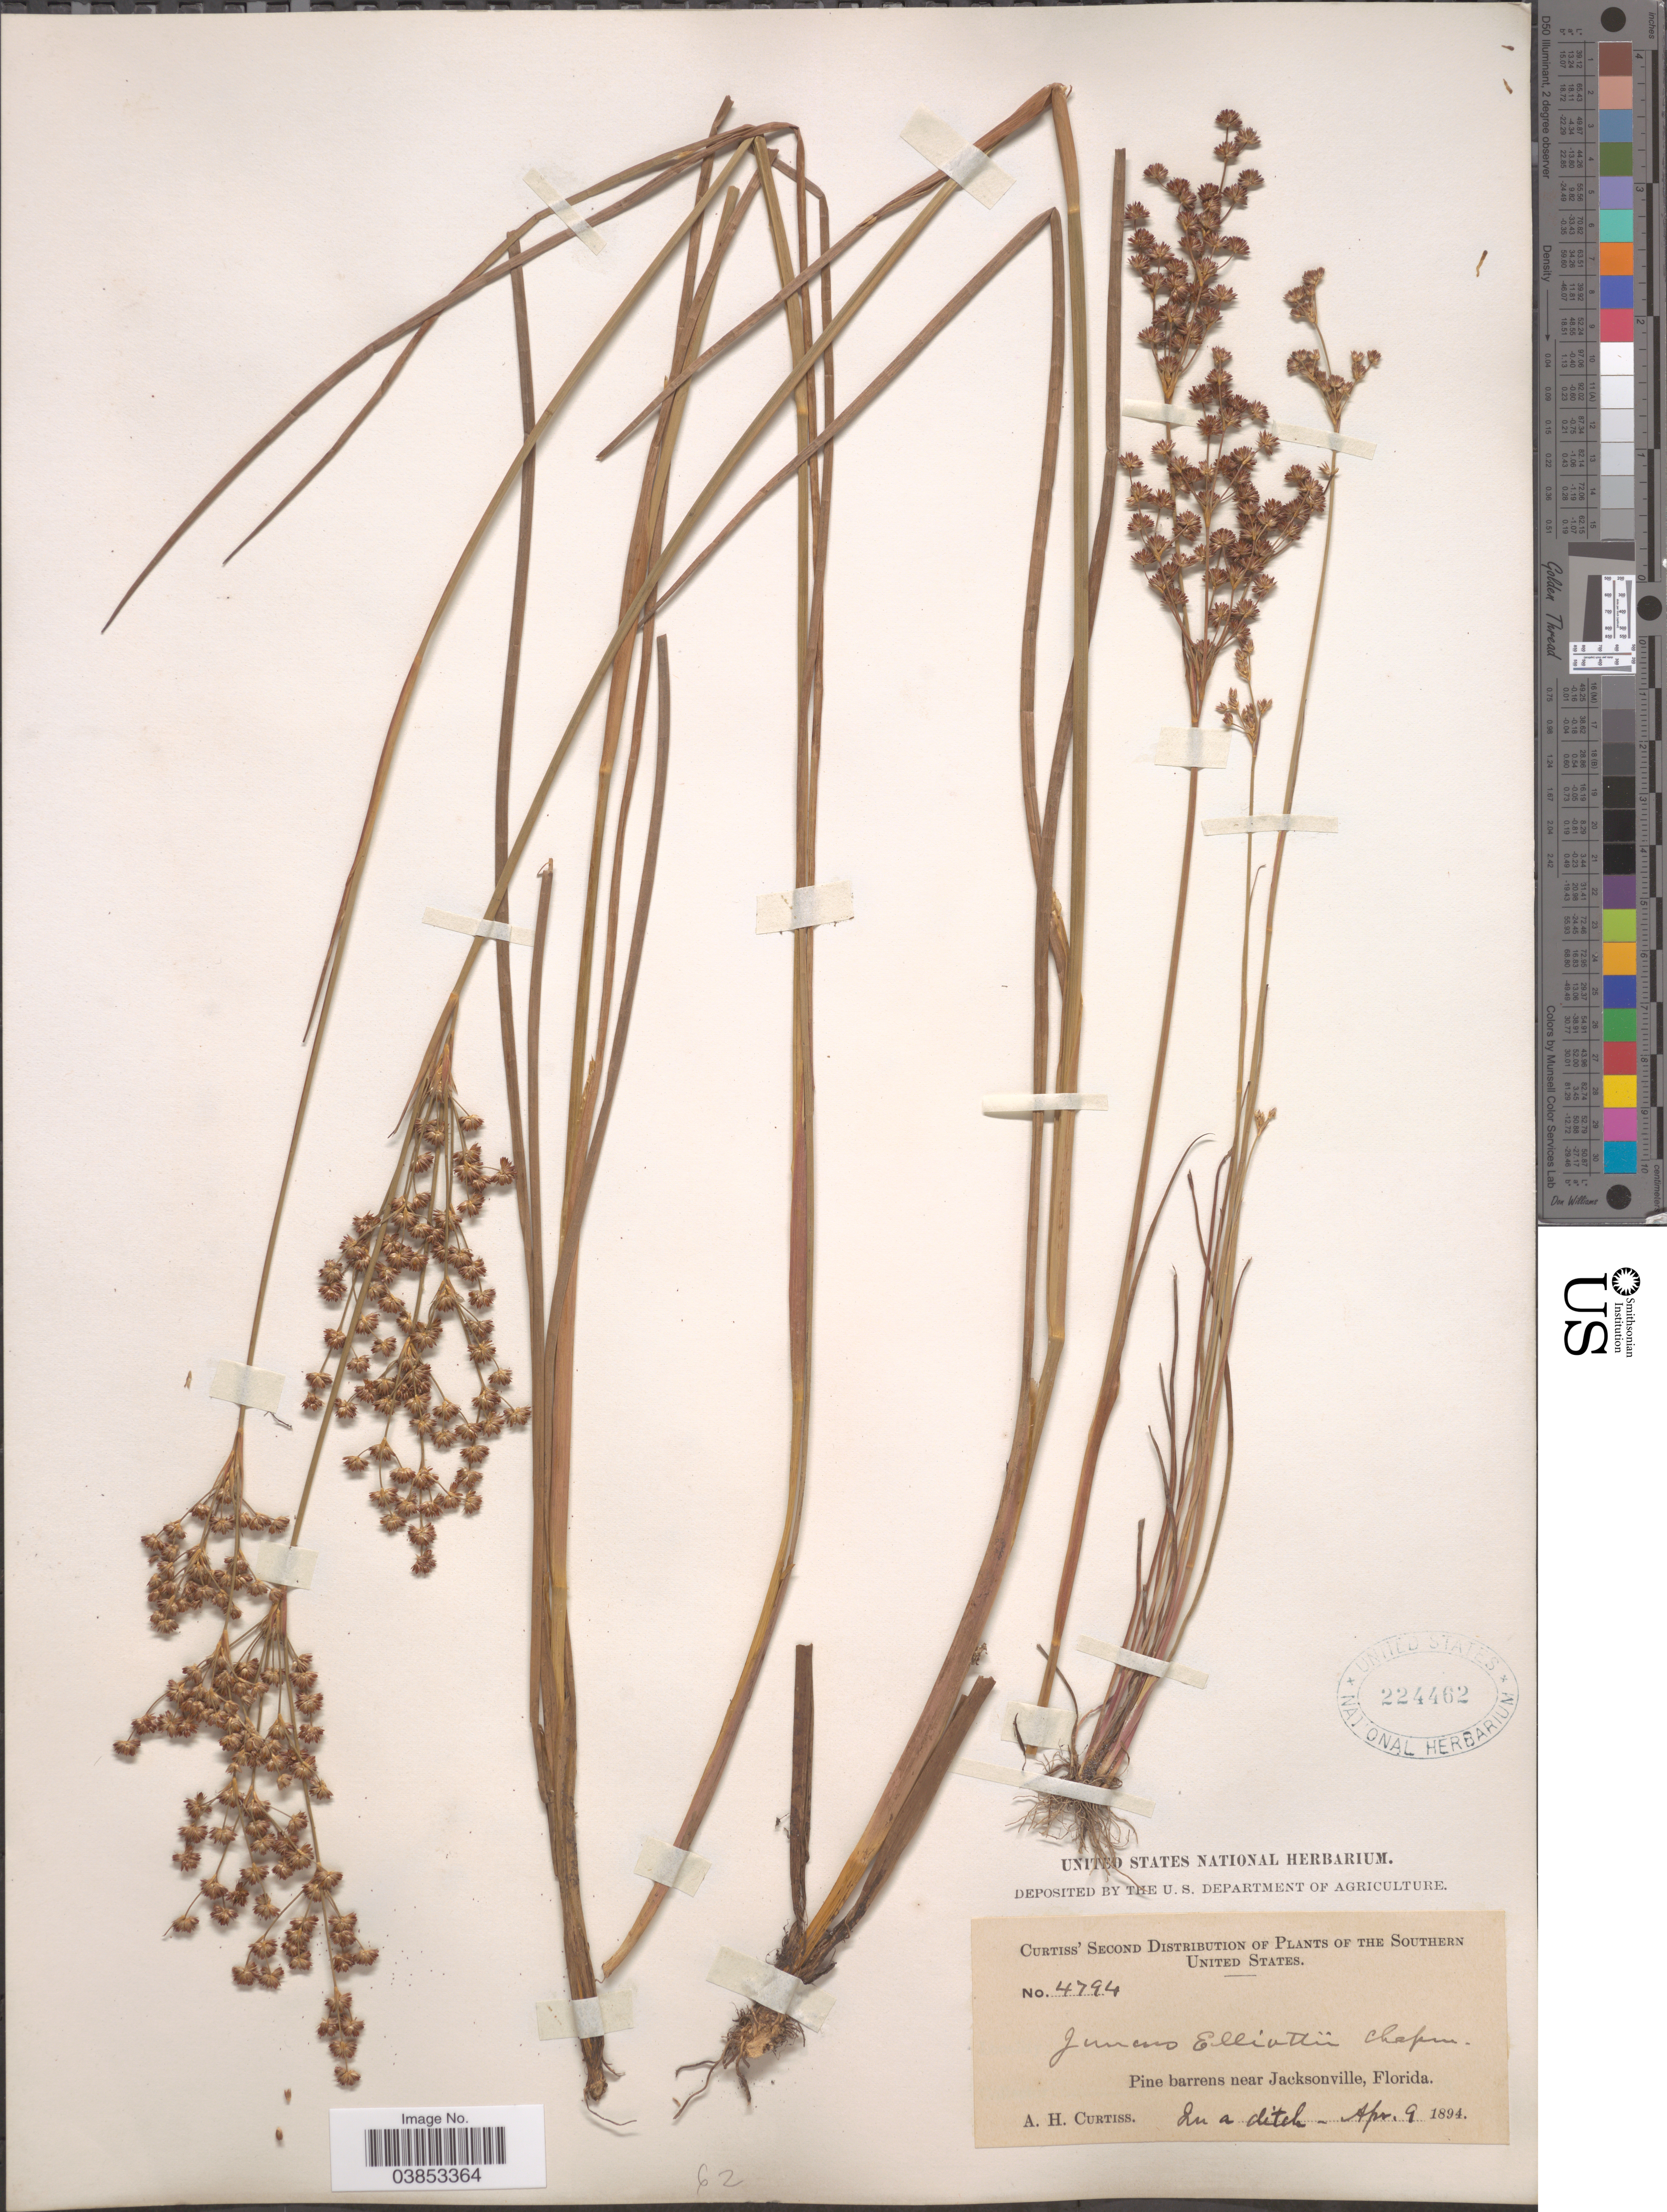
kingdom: Plantae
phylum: Tracheophyta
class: Liliopsida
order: Poales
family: Juncaceae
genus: Juncus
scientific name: Juncus elliottii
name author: Chapm.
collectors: A. H. Curtiss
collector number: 4794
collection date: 1894-04-09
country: United States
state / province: Florida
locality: Southern United States. Pine barrens near Jacksonville.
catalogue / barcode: US 224462